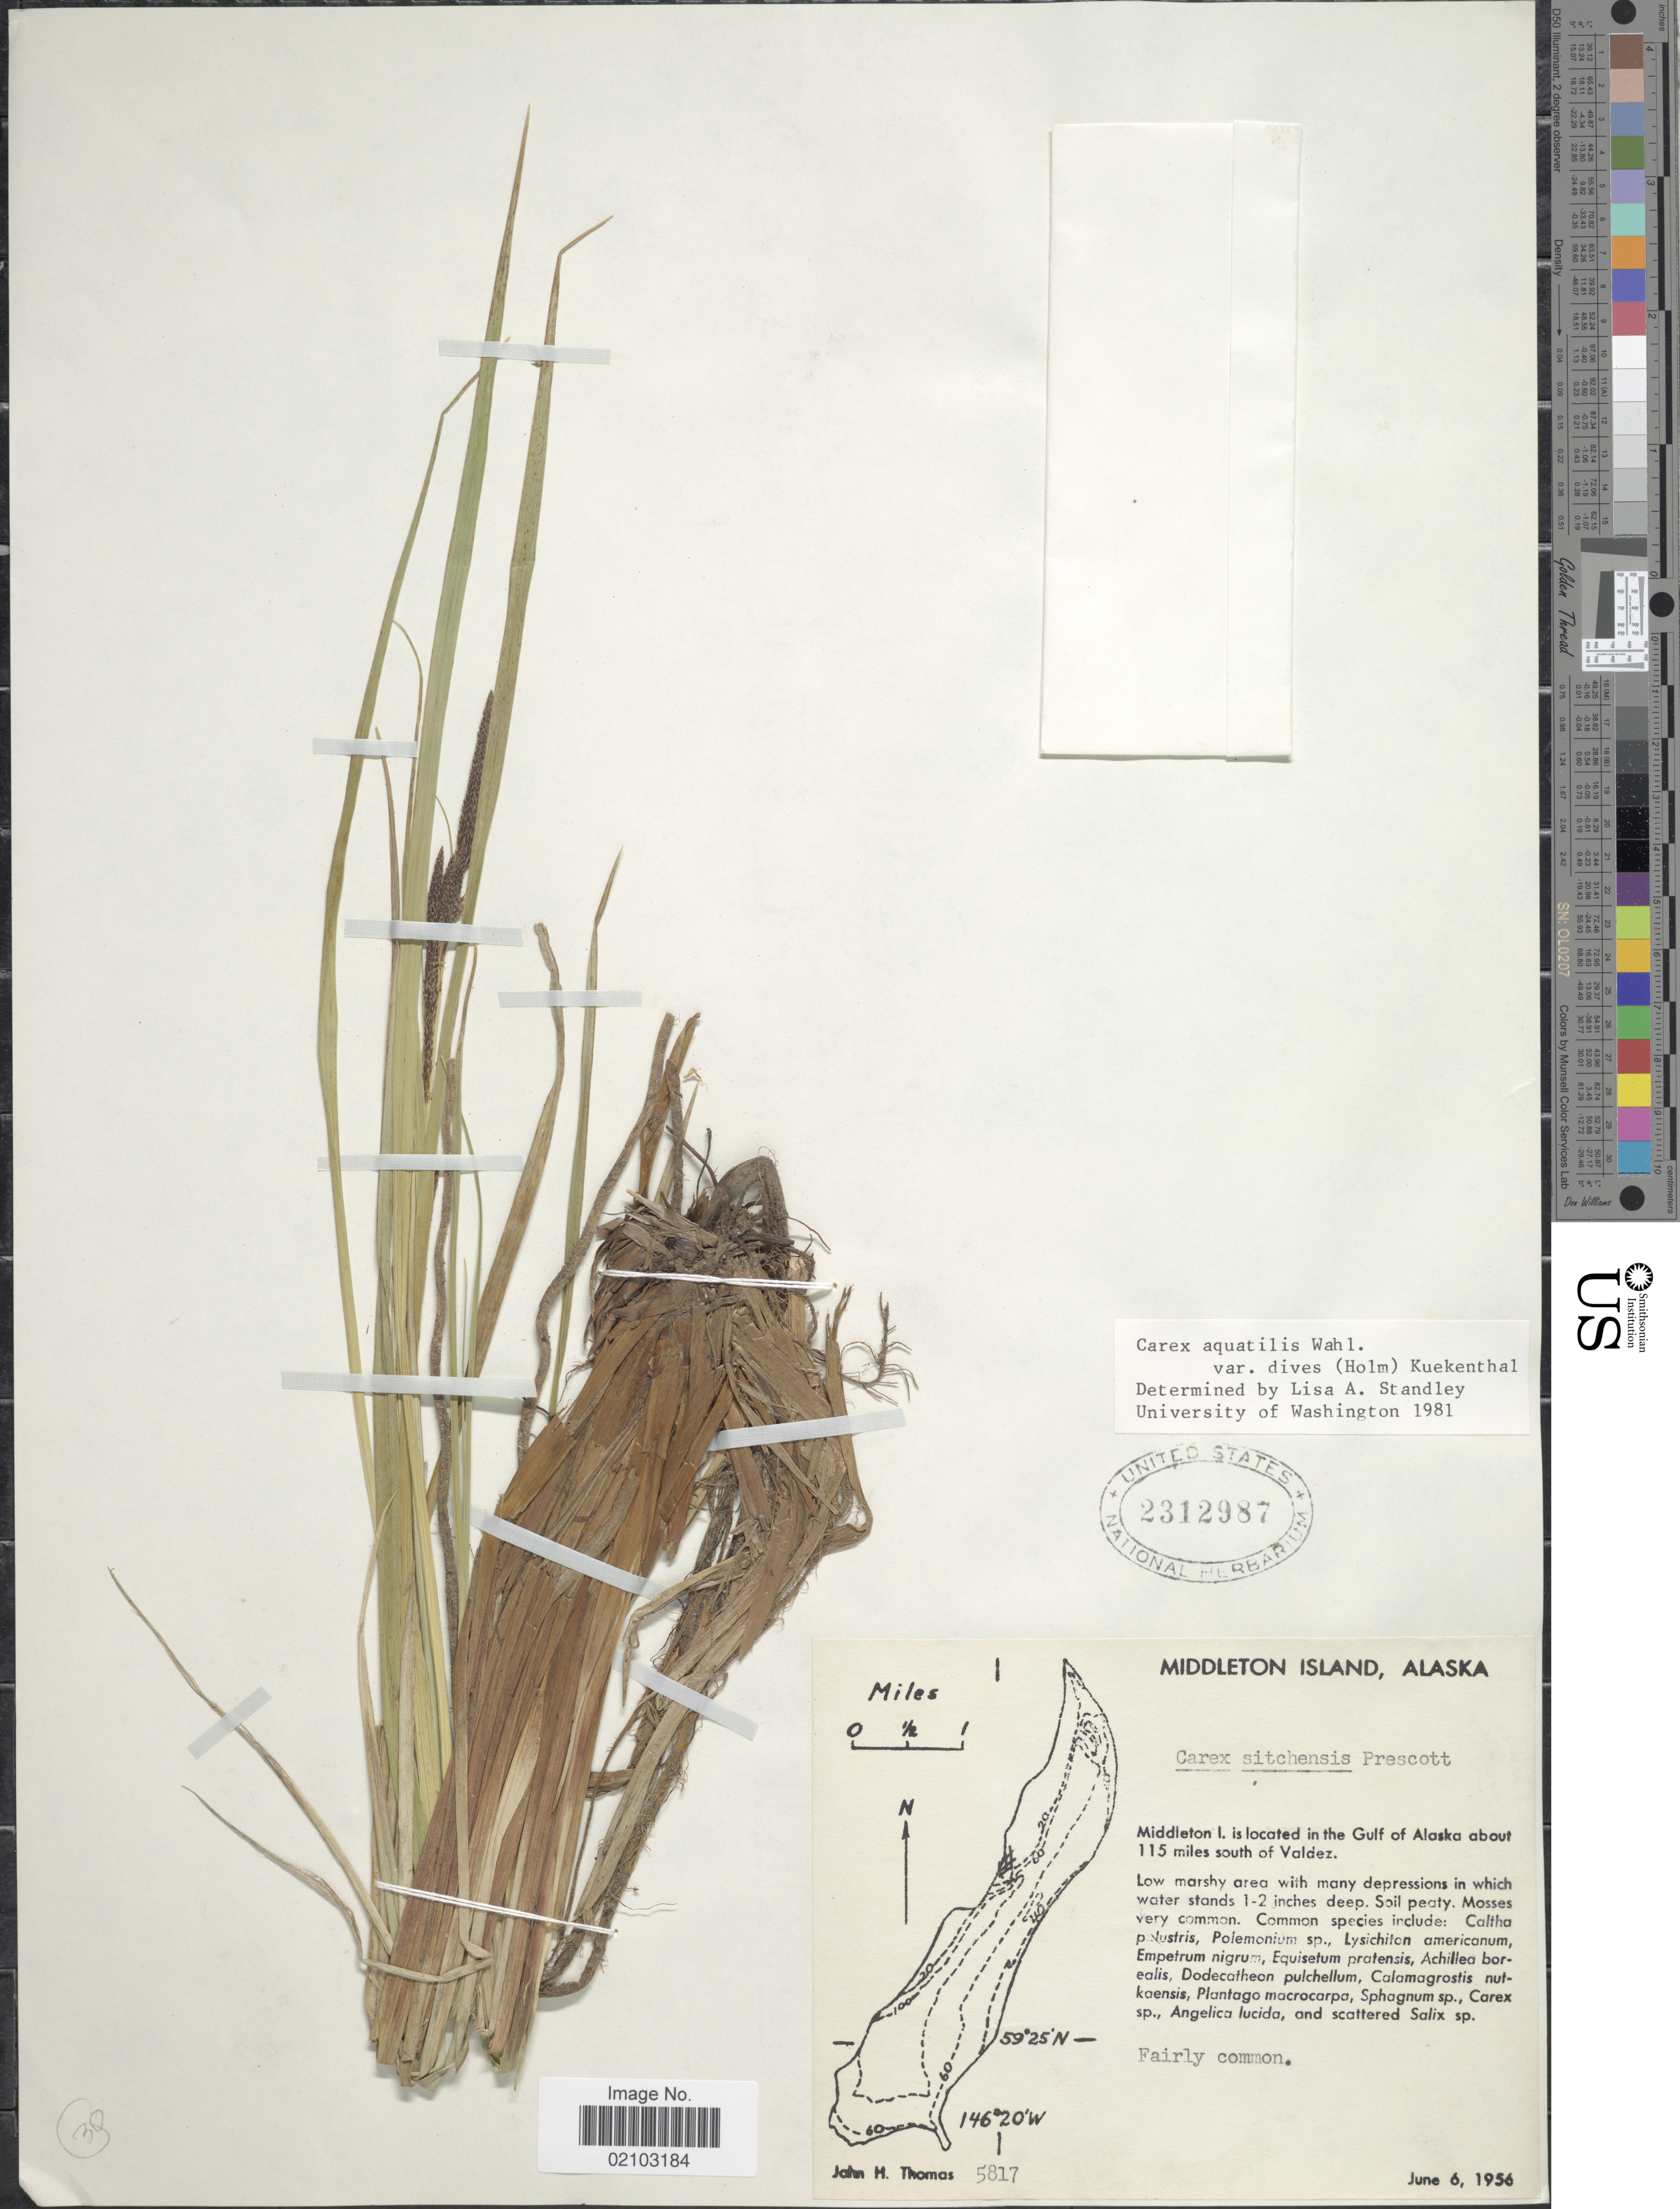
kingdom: Plantae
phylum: Tracheophyta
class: Liliopsida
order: Poales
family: Cyperaceae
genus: Carex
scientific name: Carex aquatilis var. dives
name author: (Holm) Kük.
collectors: J. H. Thomas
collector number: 5817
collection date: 1956-06-06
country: United States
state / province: Alaska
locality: Middleton Island, Middleton I. is located in the Gulf of Alaska about 115 miles south of Valdez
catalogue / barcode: US 2312987